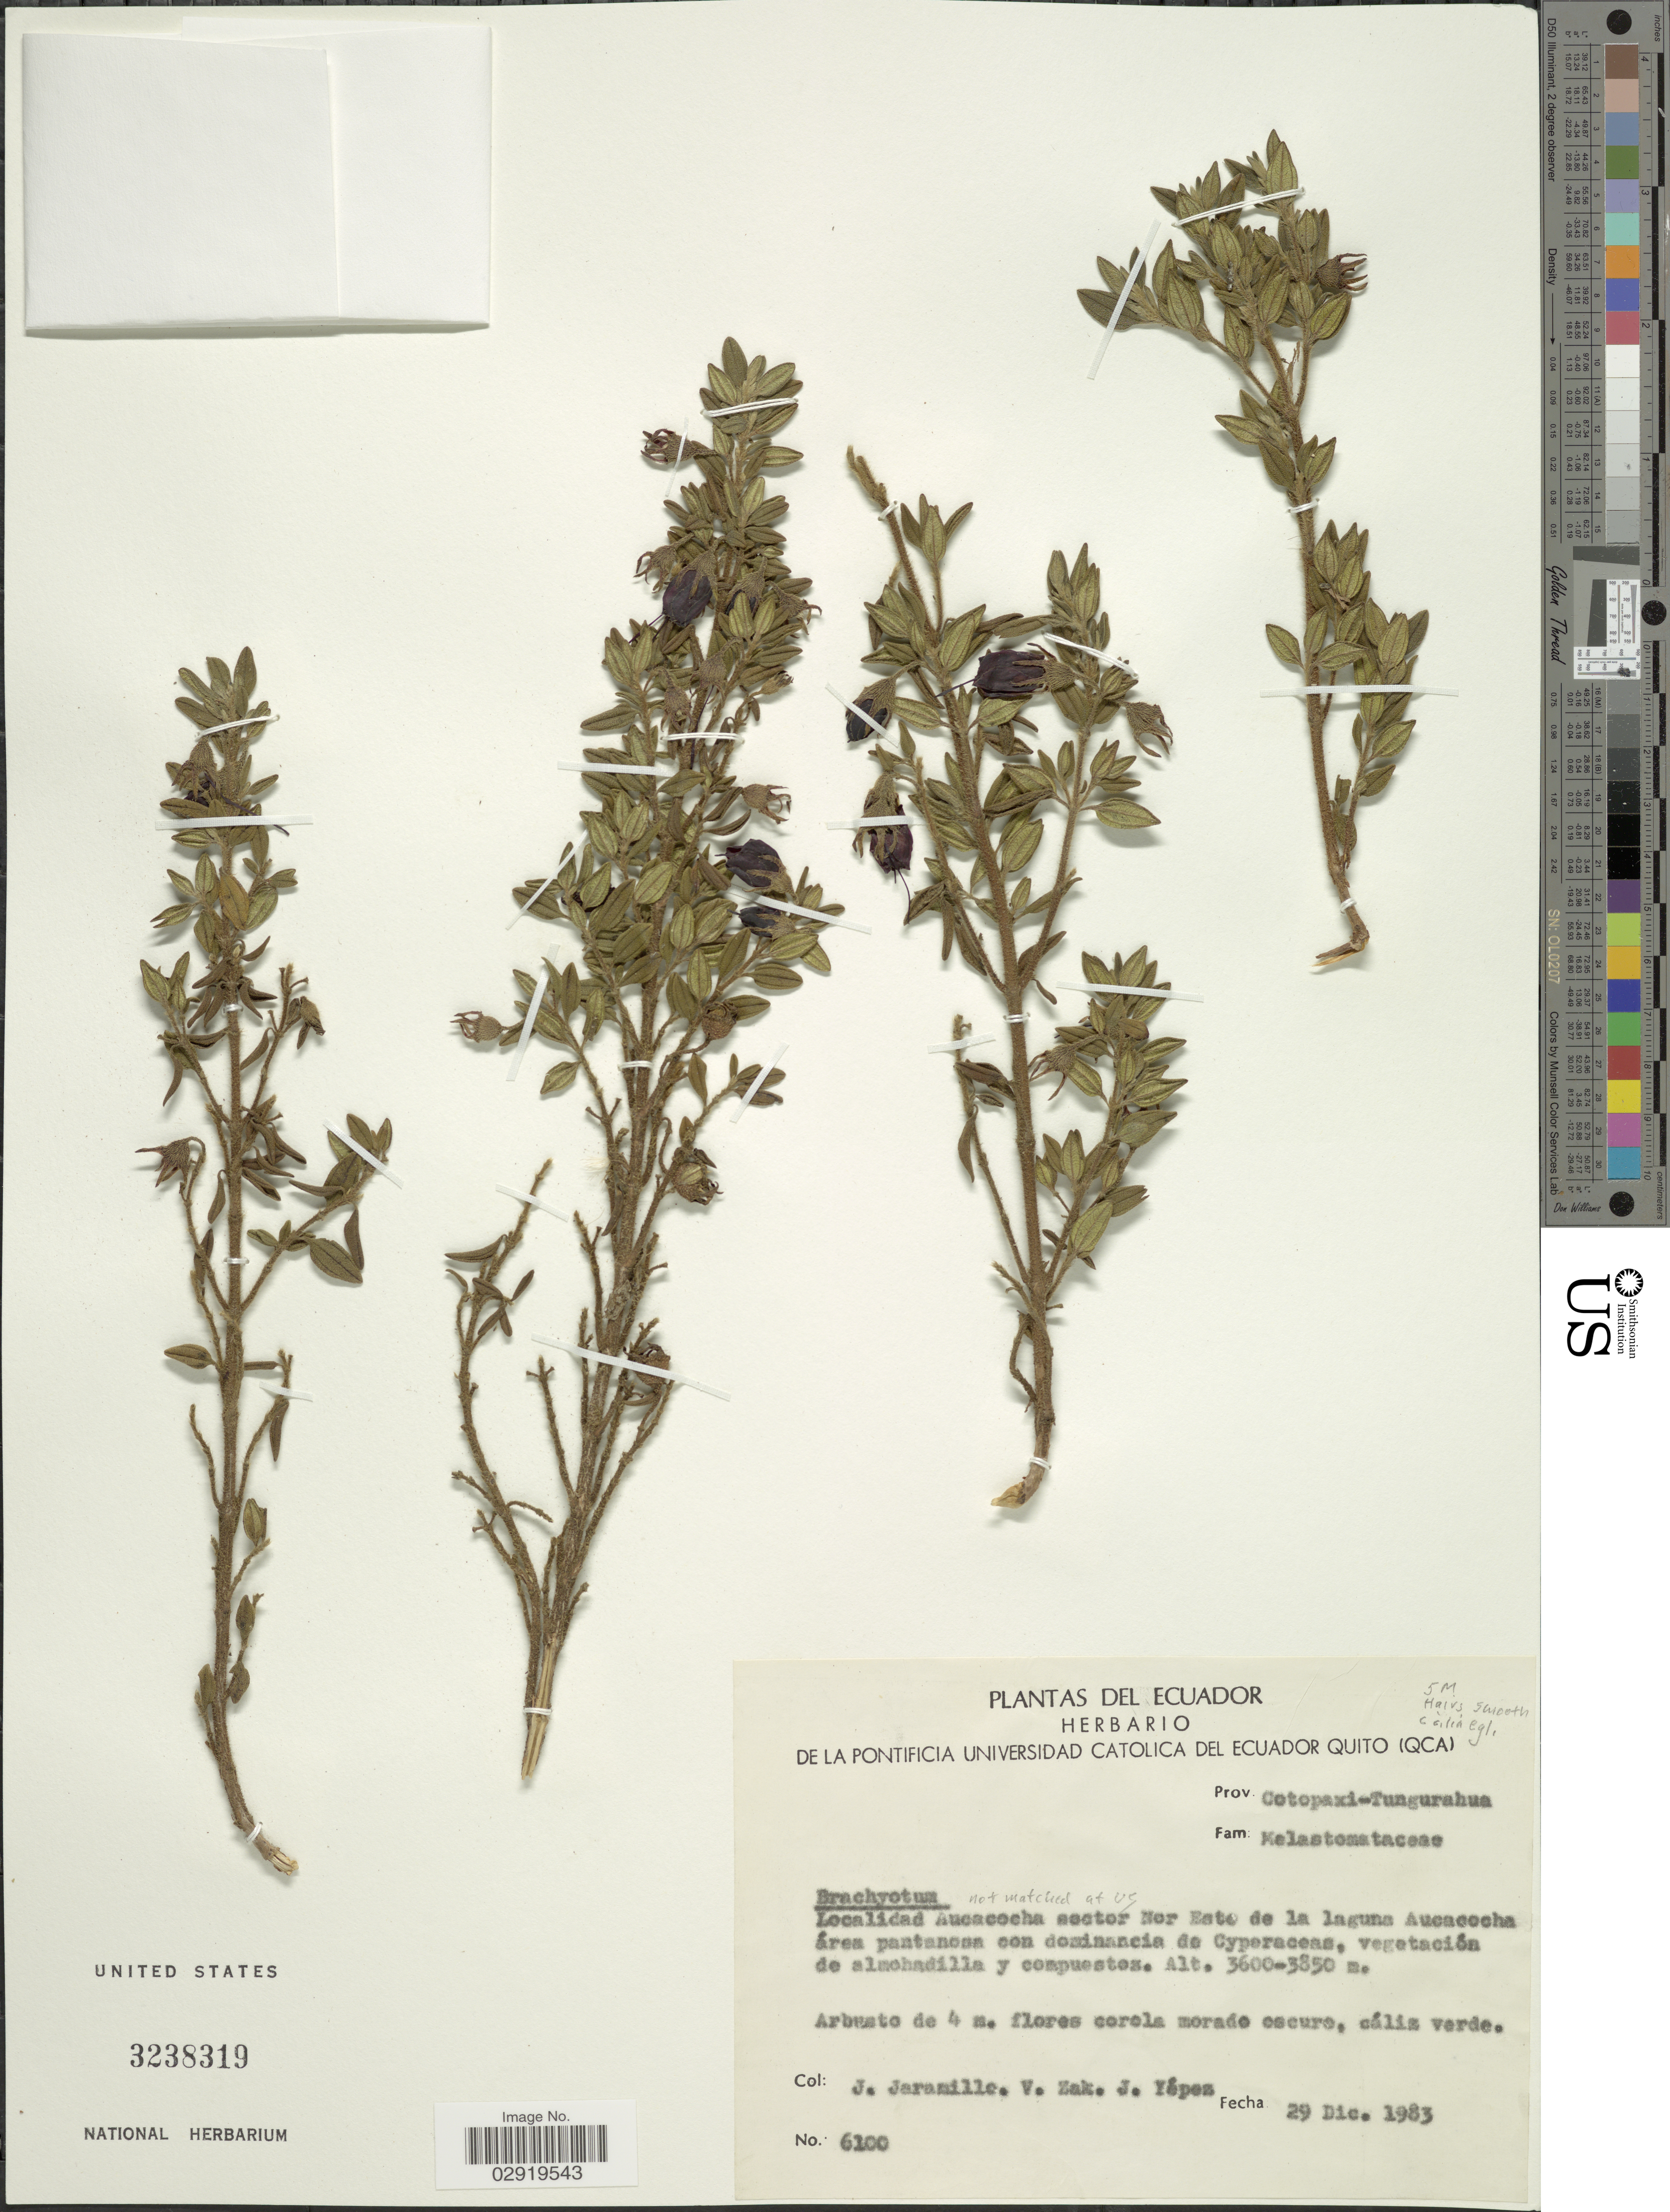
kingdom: Plantae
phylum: Tracheophyta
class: Magnoliopsida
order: Myrtales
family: Melastomataceae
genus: Brachyotum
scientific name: Brachyotum sp.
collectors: J. Jaramillo, V. Zak & J. Yépez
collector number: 6100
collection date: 1983-12-29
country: Ecuador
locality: Prov. Cotopaxi-Tungurahua. Aucacocha sector Nor Esto de la laguna Aucacocha.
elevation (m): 3600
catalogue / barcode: US 3238319